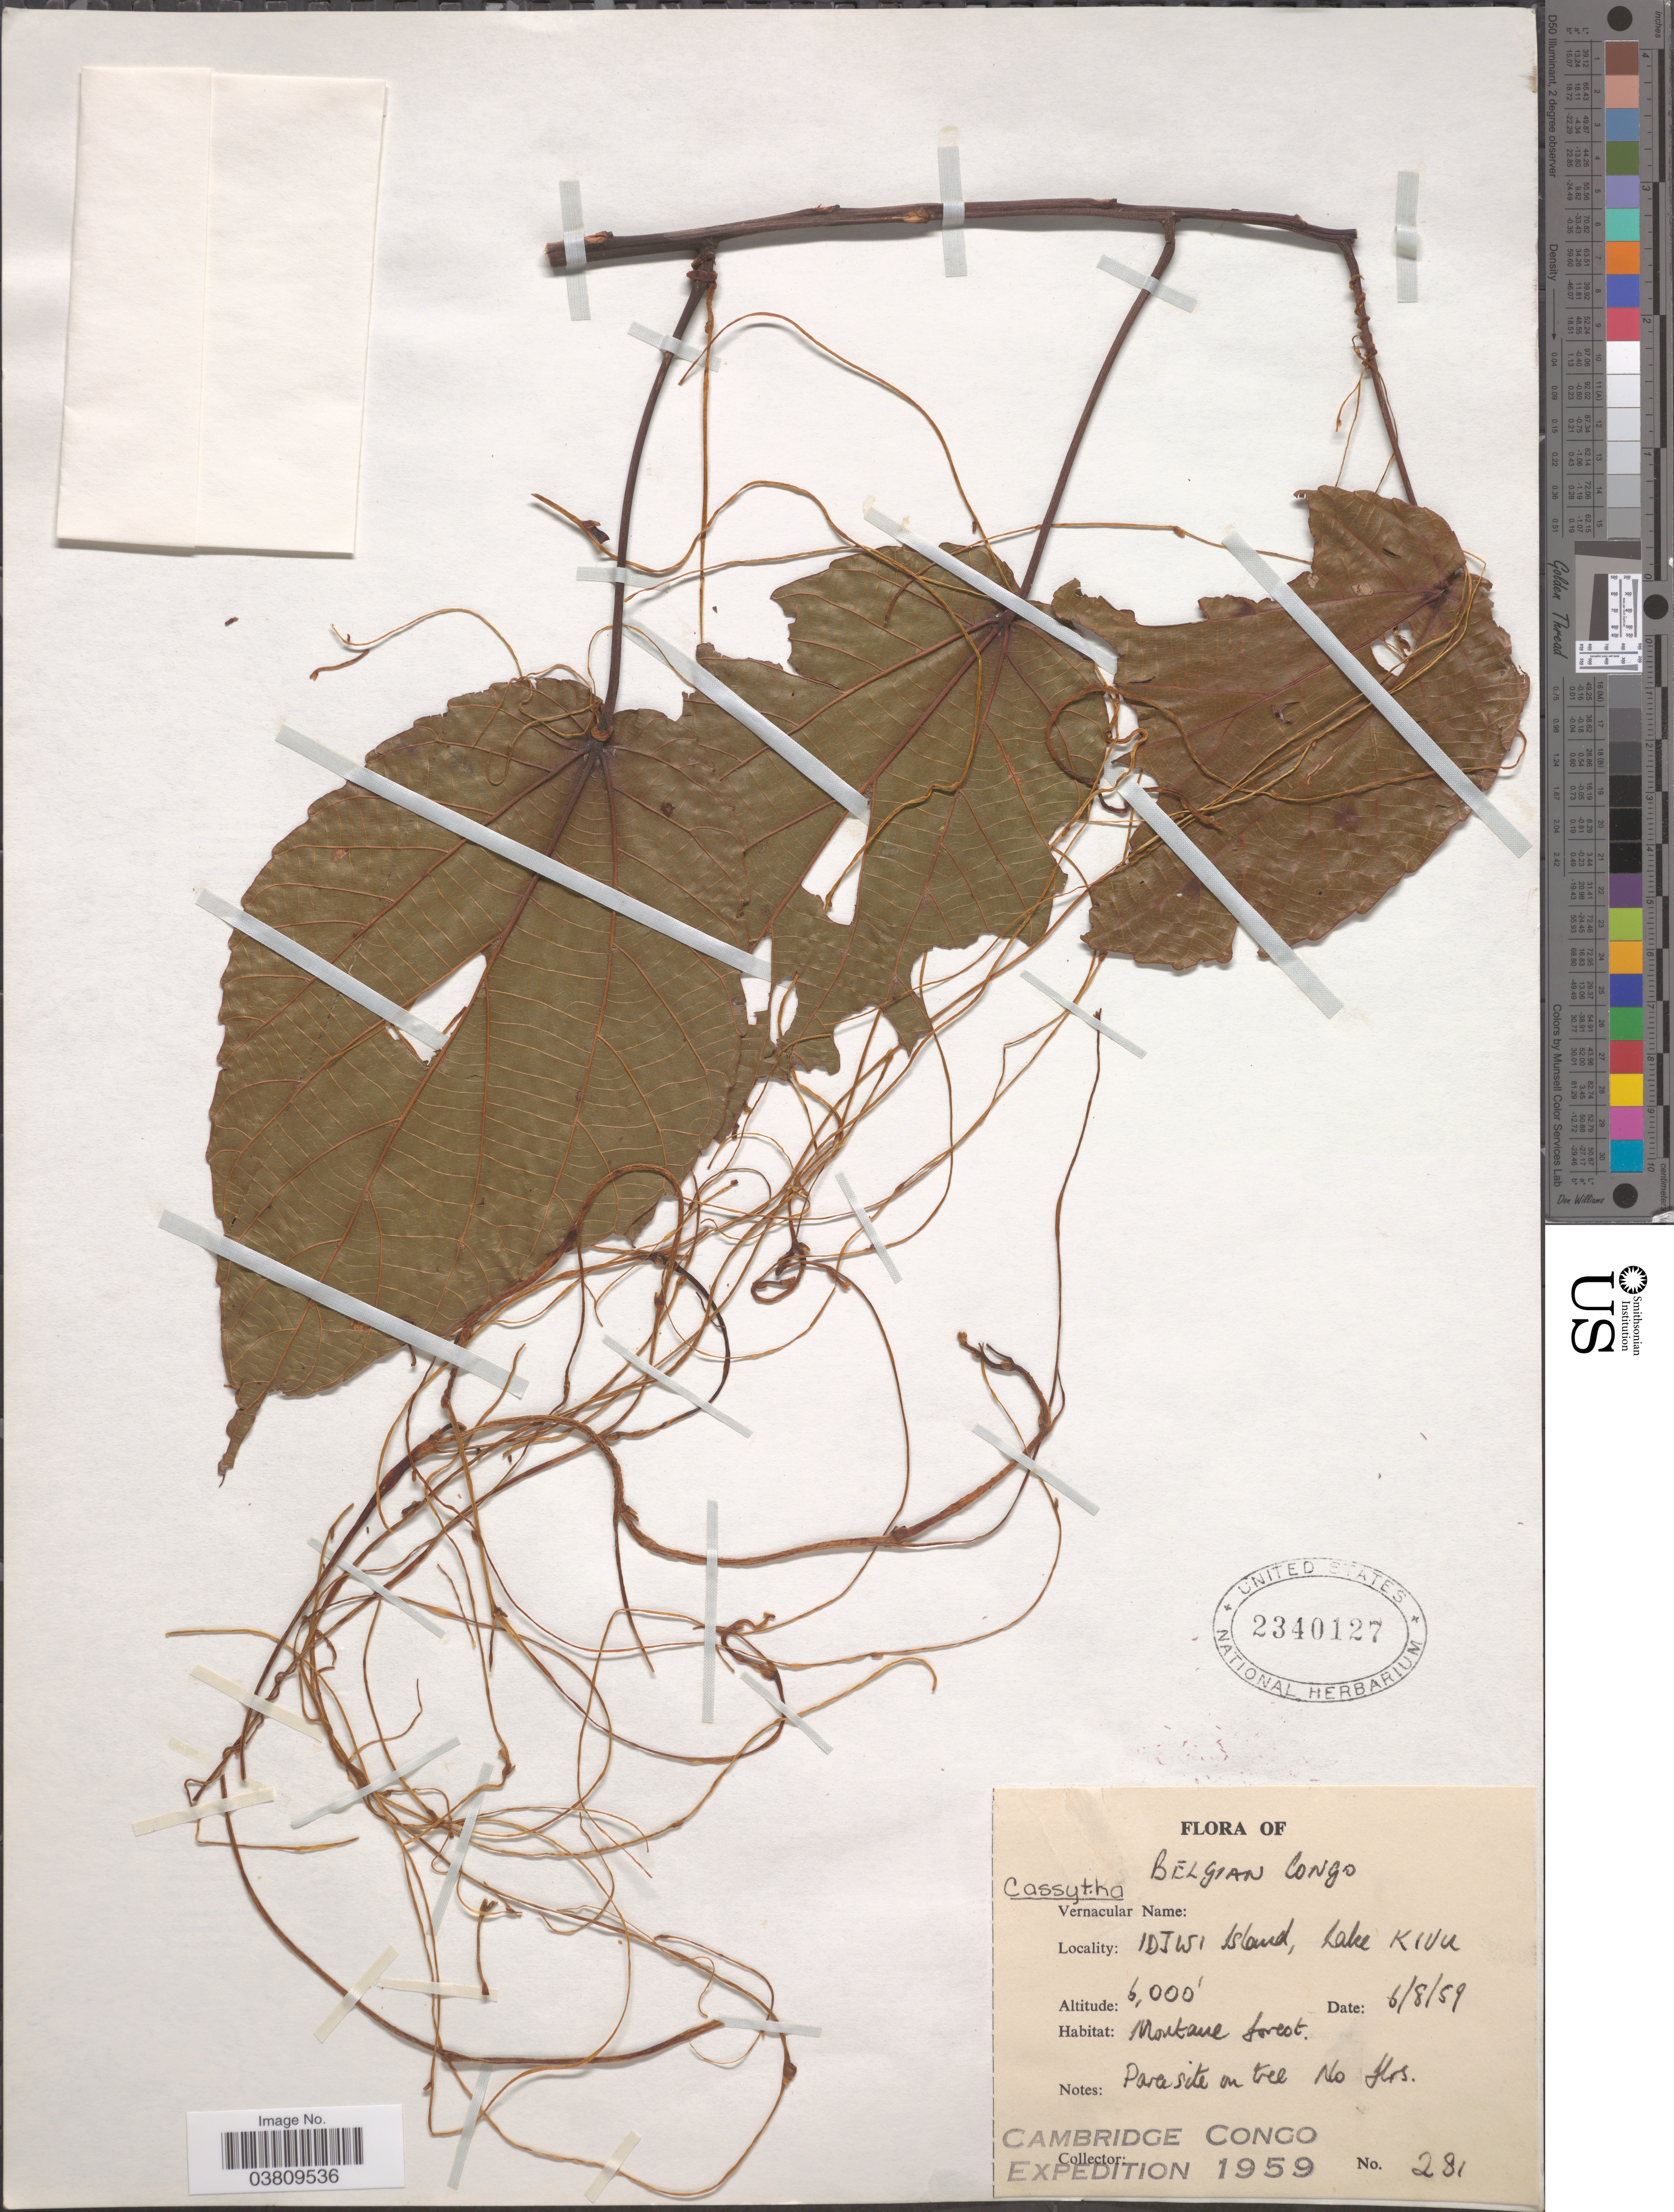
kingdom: Plantae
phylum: Tracheophyta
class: Magnoliopsida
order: Laurales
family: Lauraceae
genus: Cassytha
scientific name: Cassytha sp.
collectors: Cambridge Congo Expedition 1959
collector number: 281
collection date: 1959-08-06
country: Congo, Democratic Republic of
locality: Belgian Congo. Idiwi Island, Lake Kivu.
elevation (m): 1829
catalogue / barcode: US 2340127